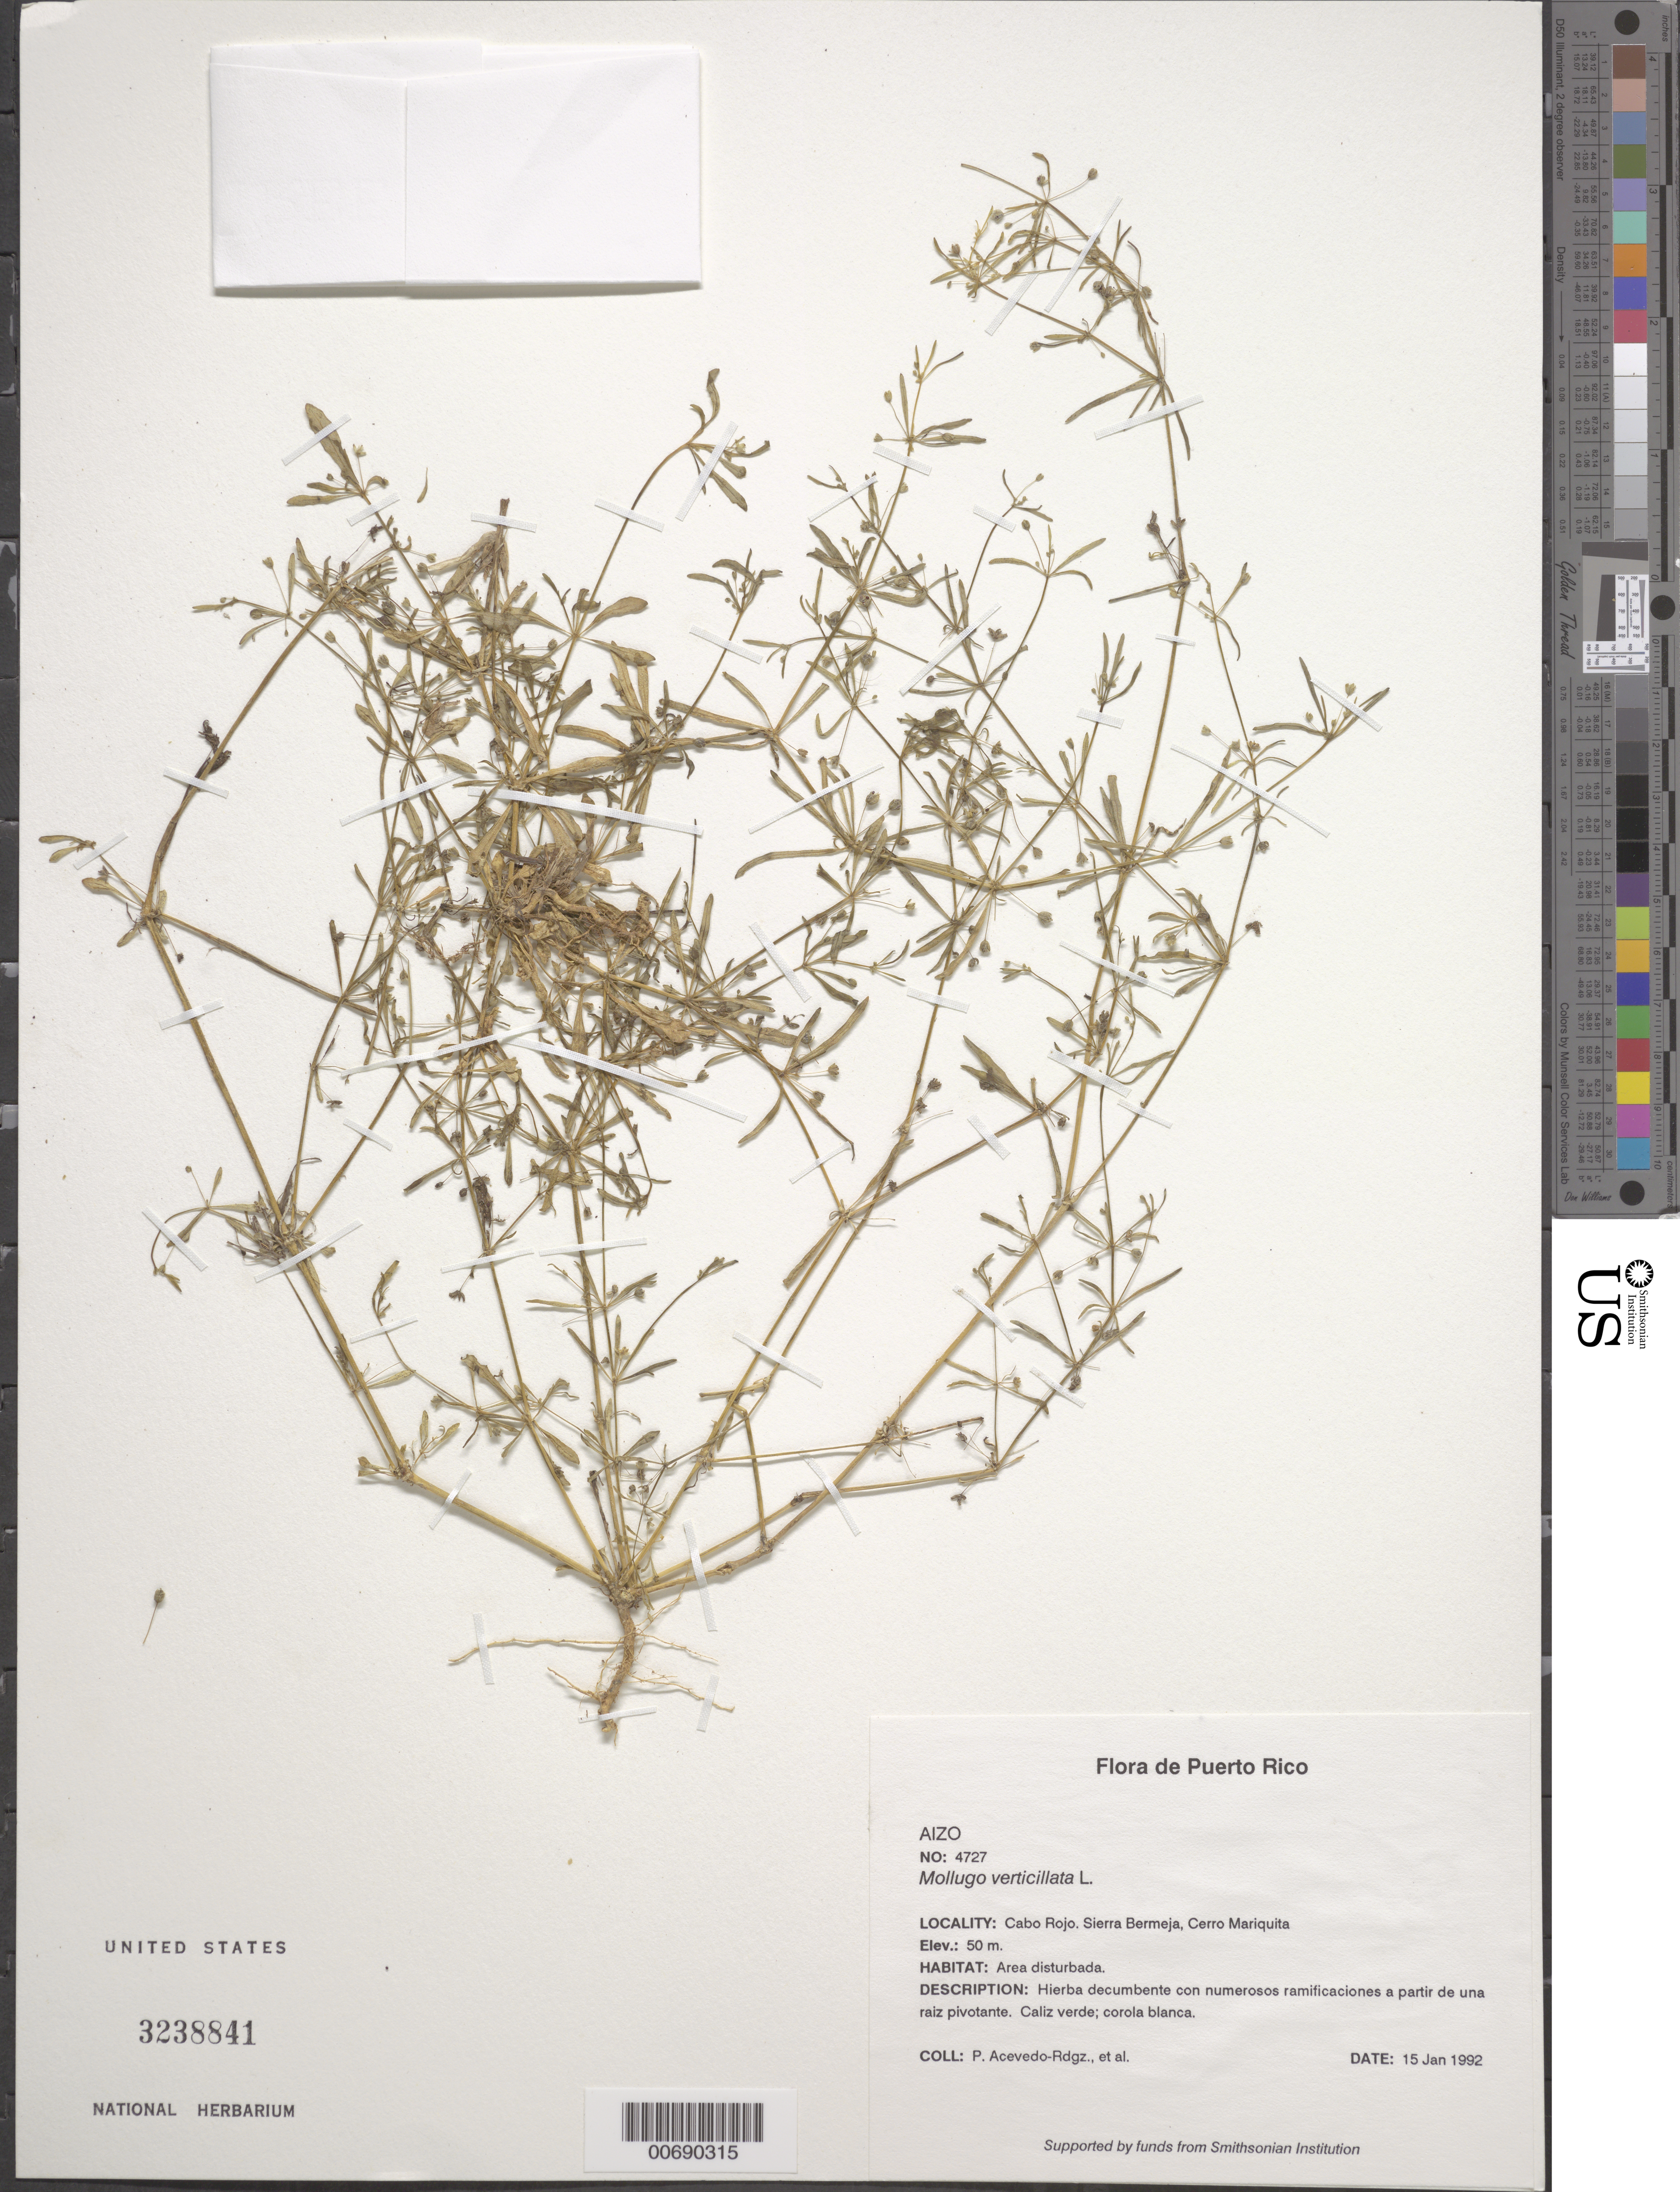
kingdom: Plantae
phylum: Tracheophyta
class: Magnoliopsida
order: Caryophyllales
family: Molluginaceae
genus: Mollugo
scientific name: Mollugo verticillata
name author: L.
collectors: P. Acevedo-Rodr.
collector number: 4727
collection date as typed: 15 Jan 1992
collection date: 1992-01-15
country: Puerto Rico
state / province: Cabo Rojo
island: Puerto Rico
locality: Cabo Rojo; Sierra Bermeja, Cerro Mariquita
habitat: Area disturbada.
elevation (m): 50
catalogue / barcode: US 3238841